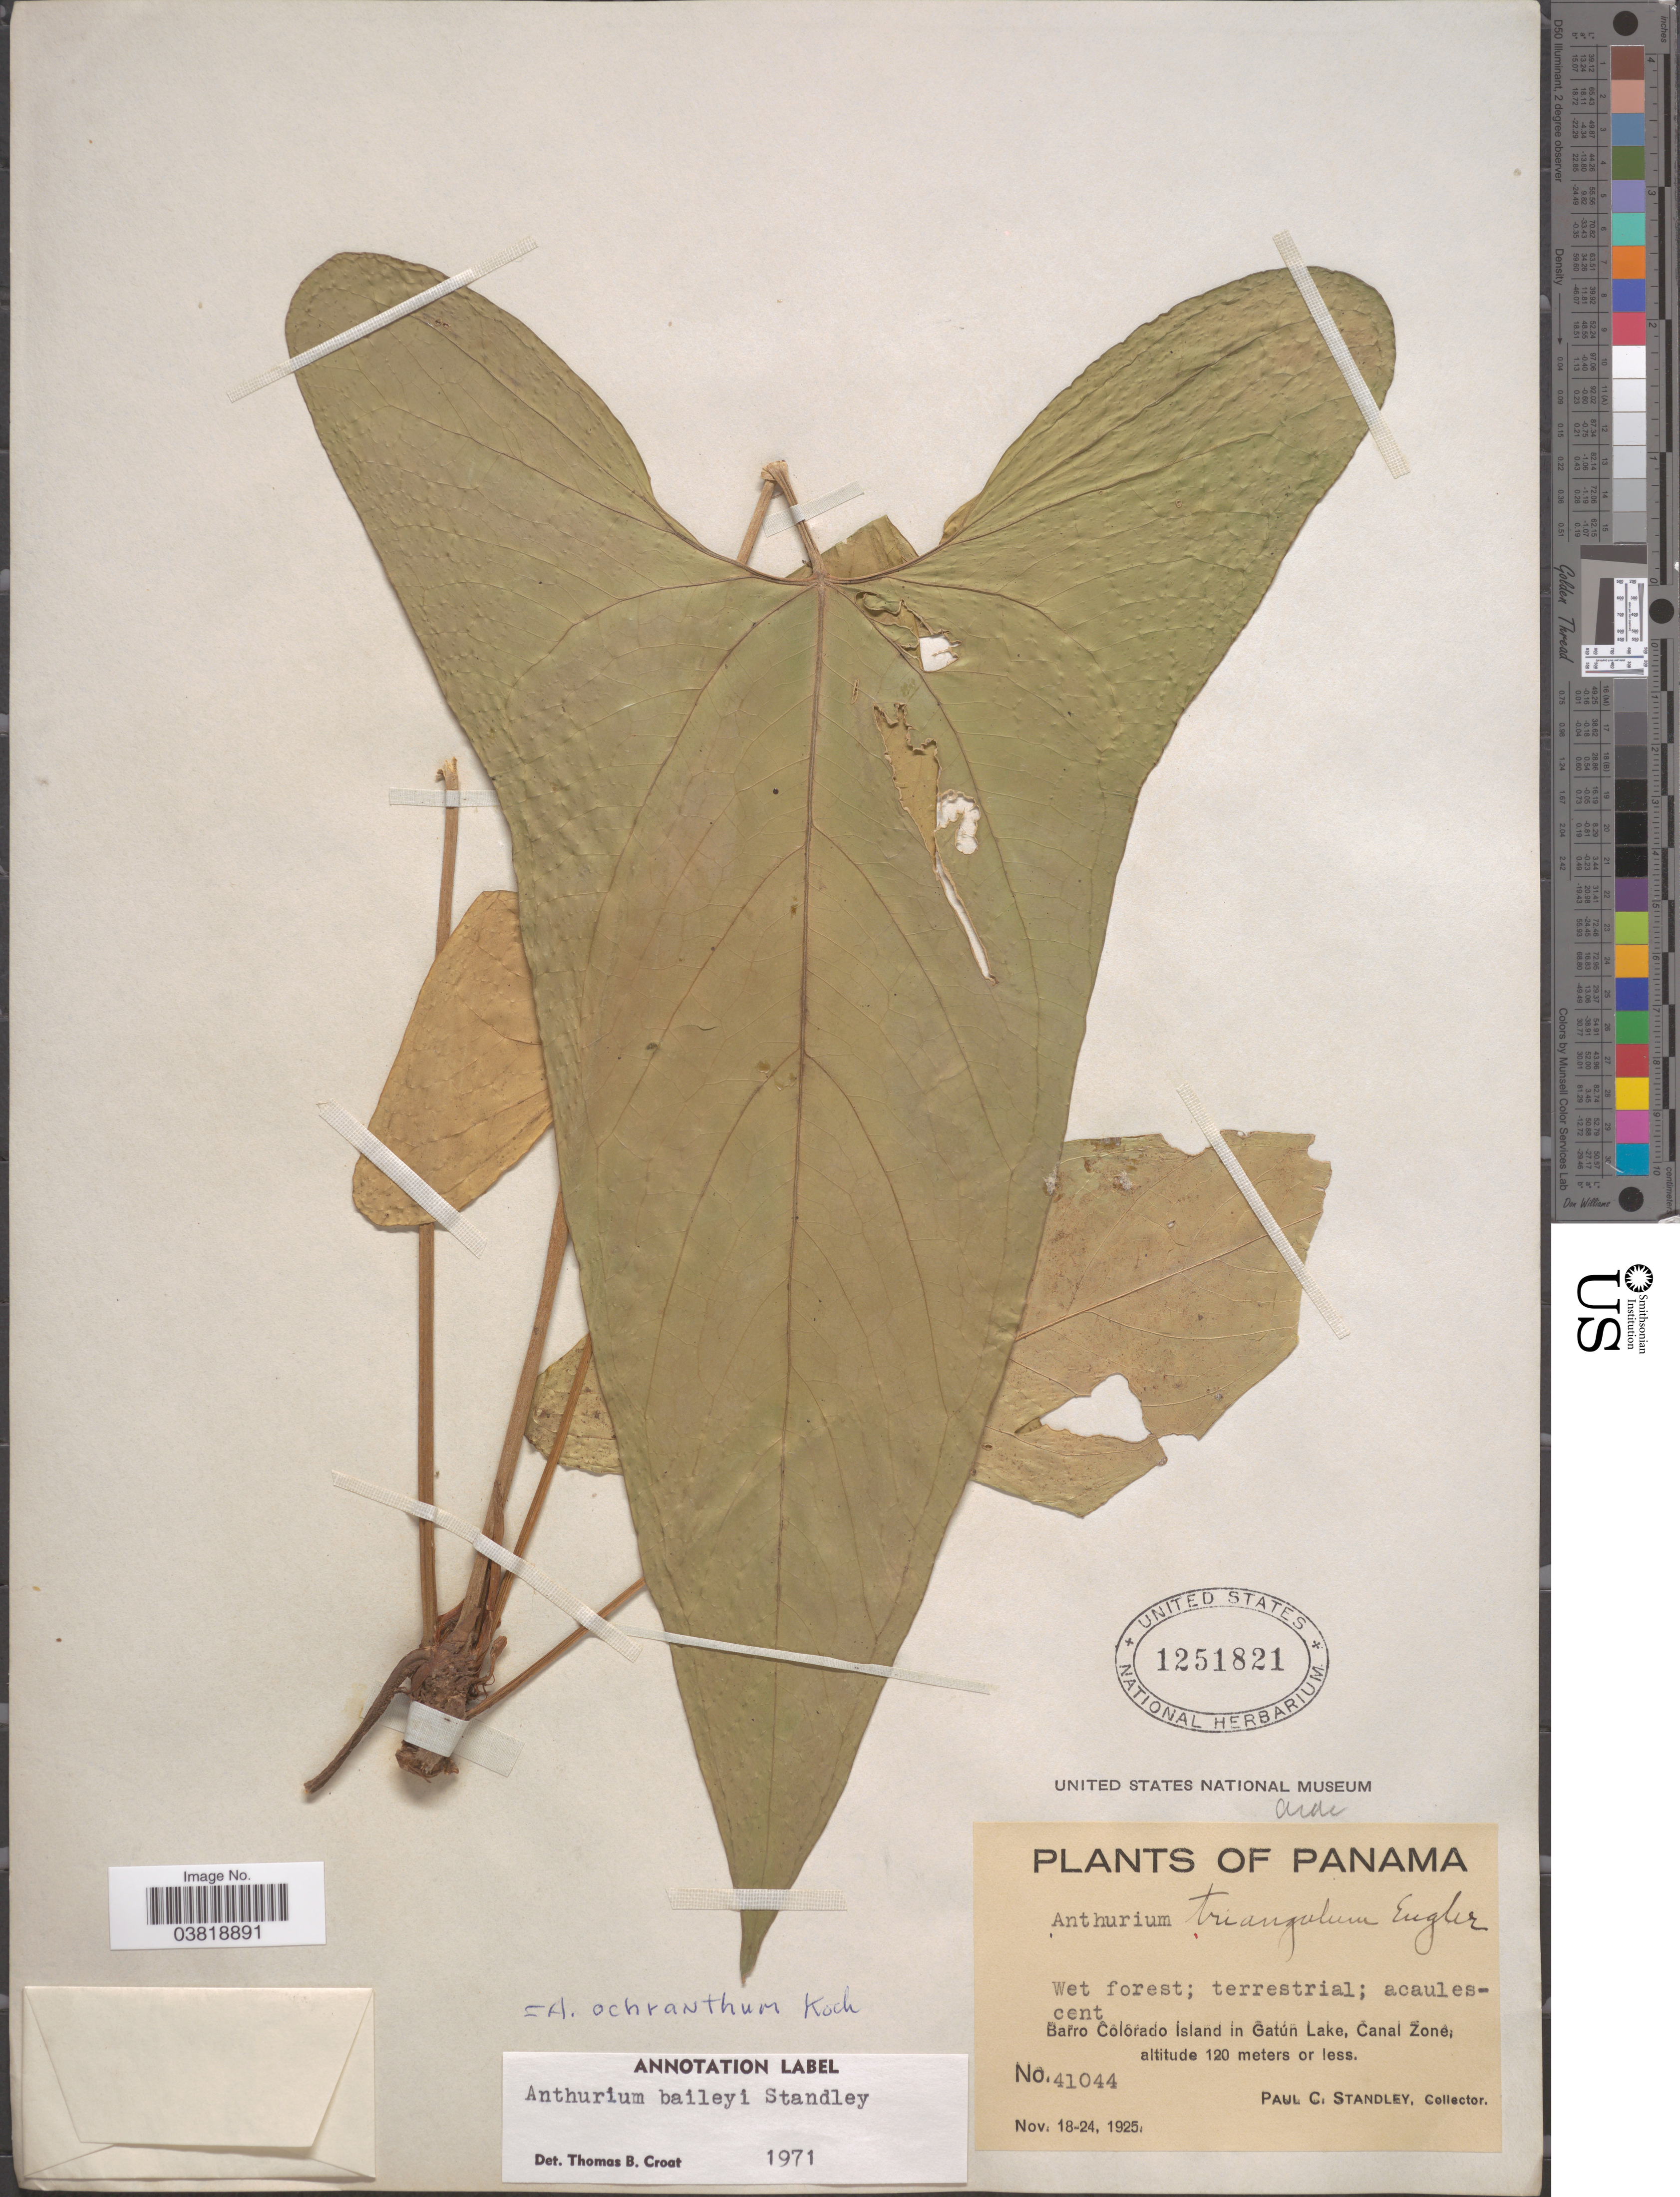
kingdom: Plantae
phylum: Tracheophyta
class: Liliopsida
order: Alismatales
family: Araceae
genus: Anthurium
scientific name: Anthurium ochranthum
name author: K. Koch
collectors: P. C. Standley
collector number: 41044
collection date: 1925-11-18/1925-11-24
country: Panama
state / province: Panamá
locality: Barro Colorado Island in Gatún Lake, Canal Zone.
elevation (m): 120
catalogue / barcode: US 1251821